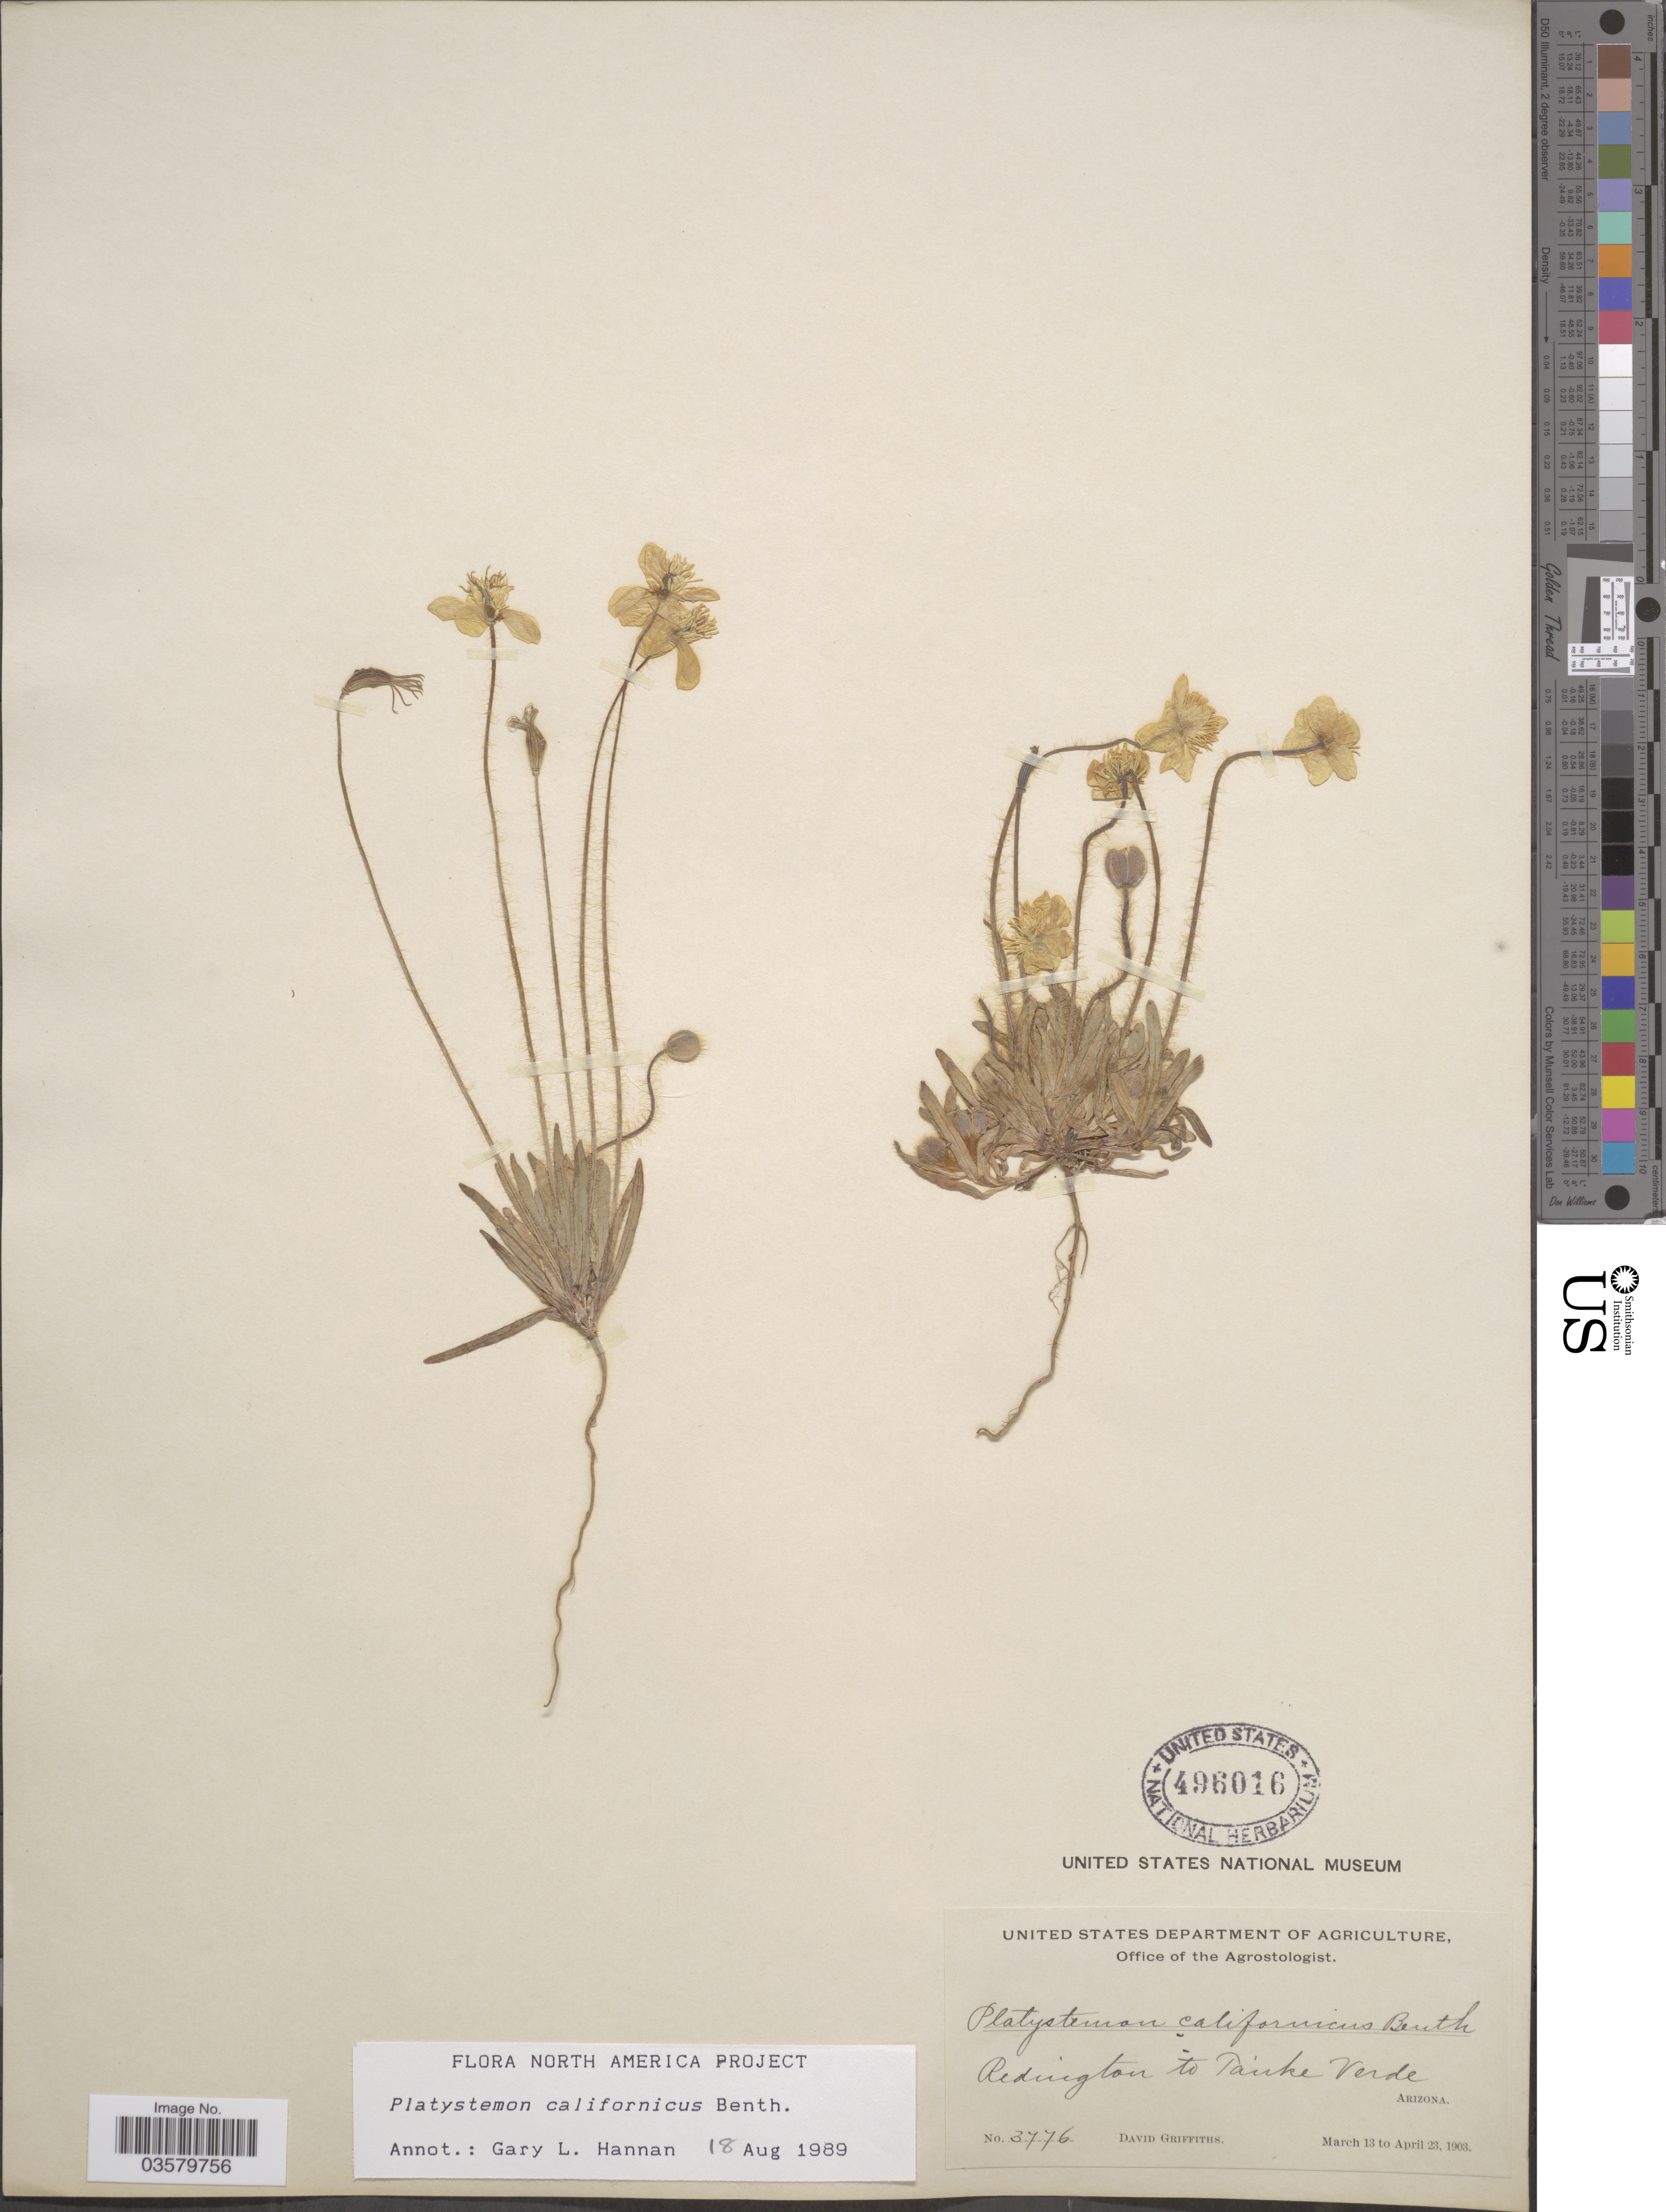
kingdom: Plantae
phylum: Tracheophyta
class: Magnoliopsida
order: Ranunculales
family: Papaveraceae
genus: Platystemon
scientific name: Platystemon californicus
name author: Benth.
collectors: D. Griffiths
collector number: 3776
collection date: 1903-03-13/1903-04-23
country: United States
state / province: Arizona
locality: Redington to Tanke Verde.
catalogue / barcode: US 496016